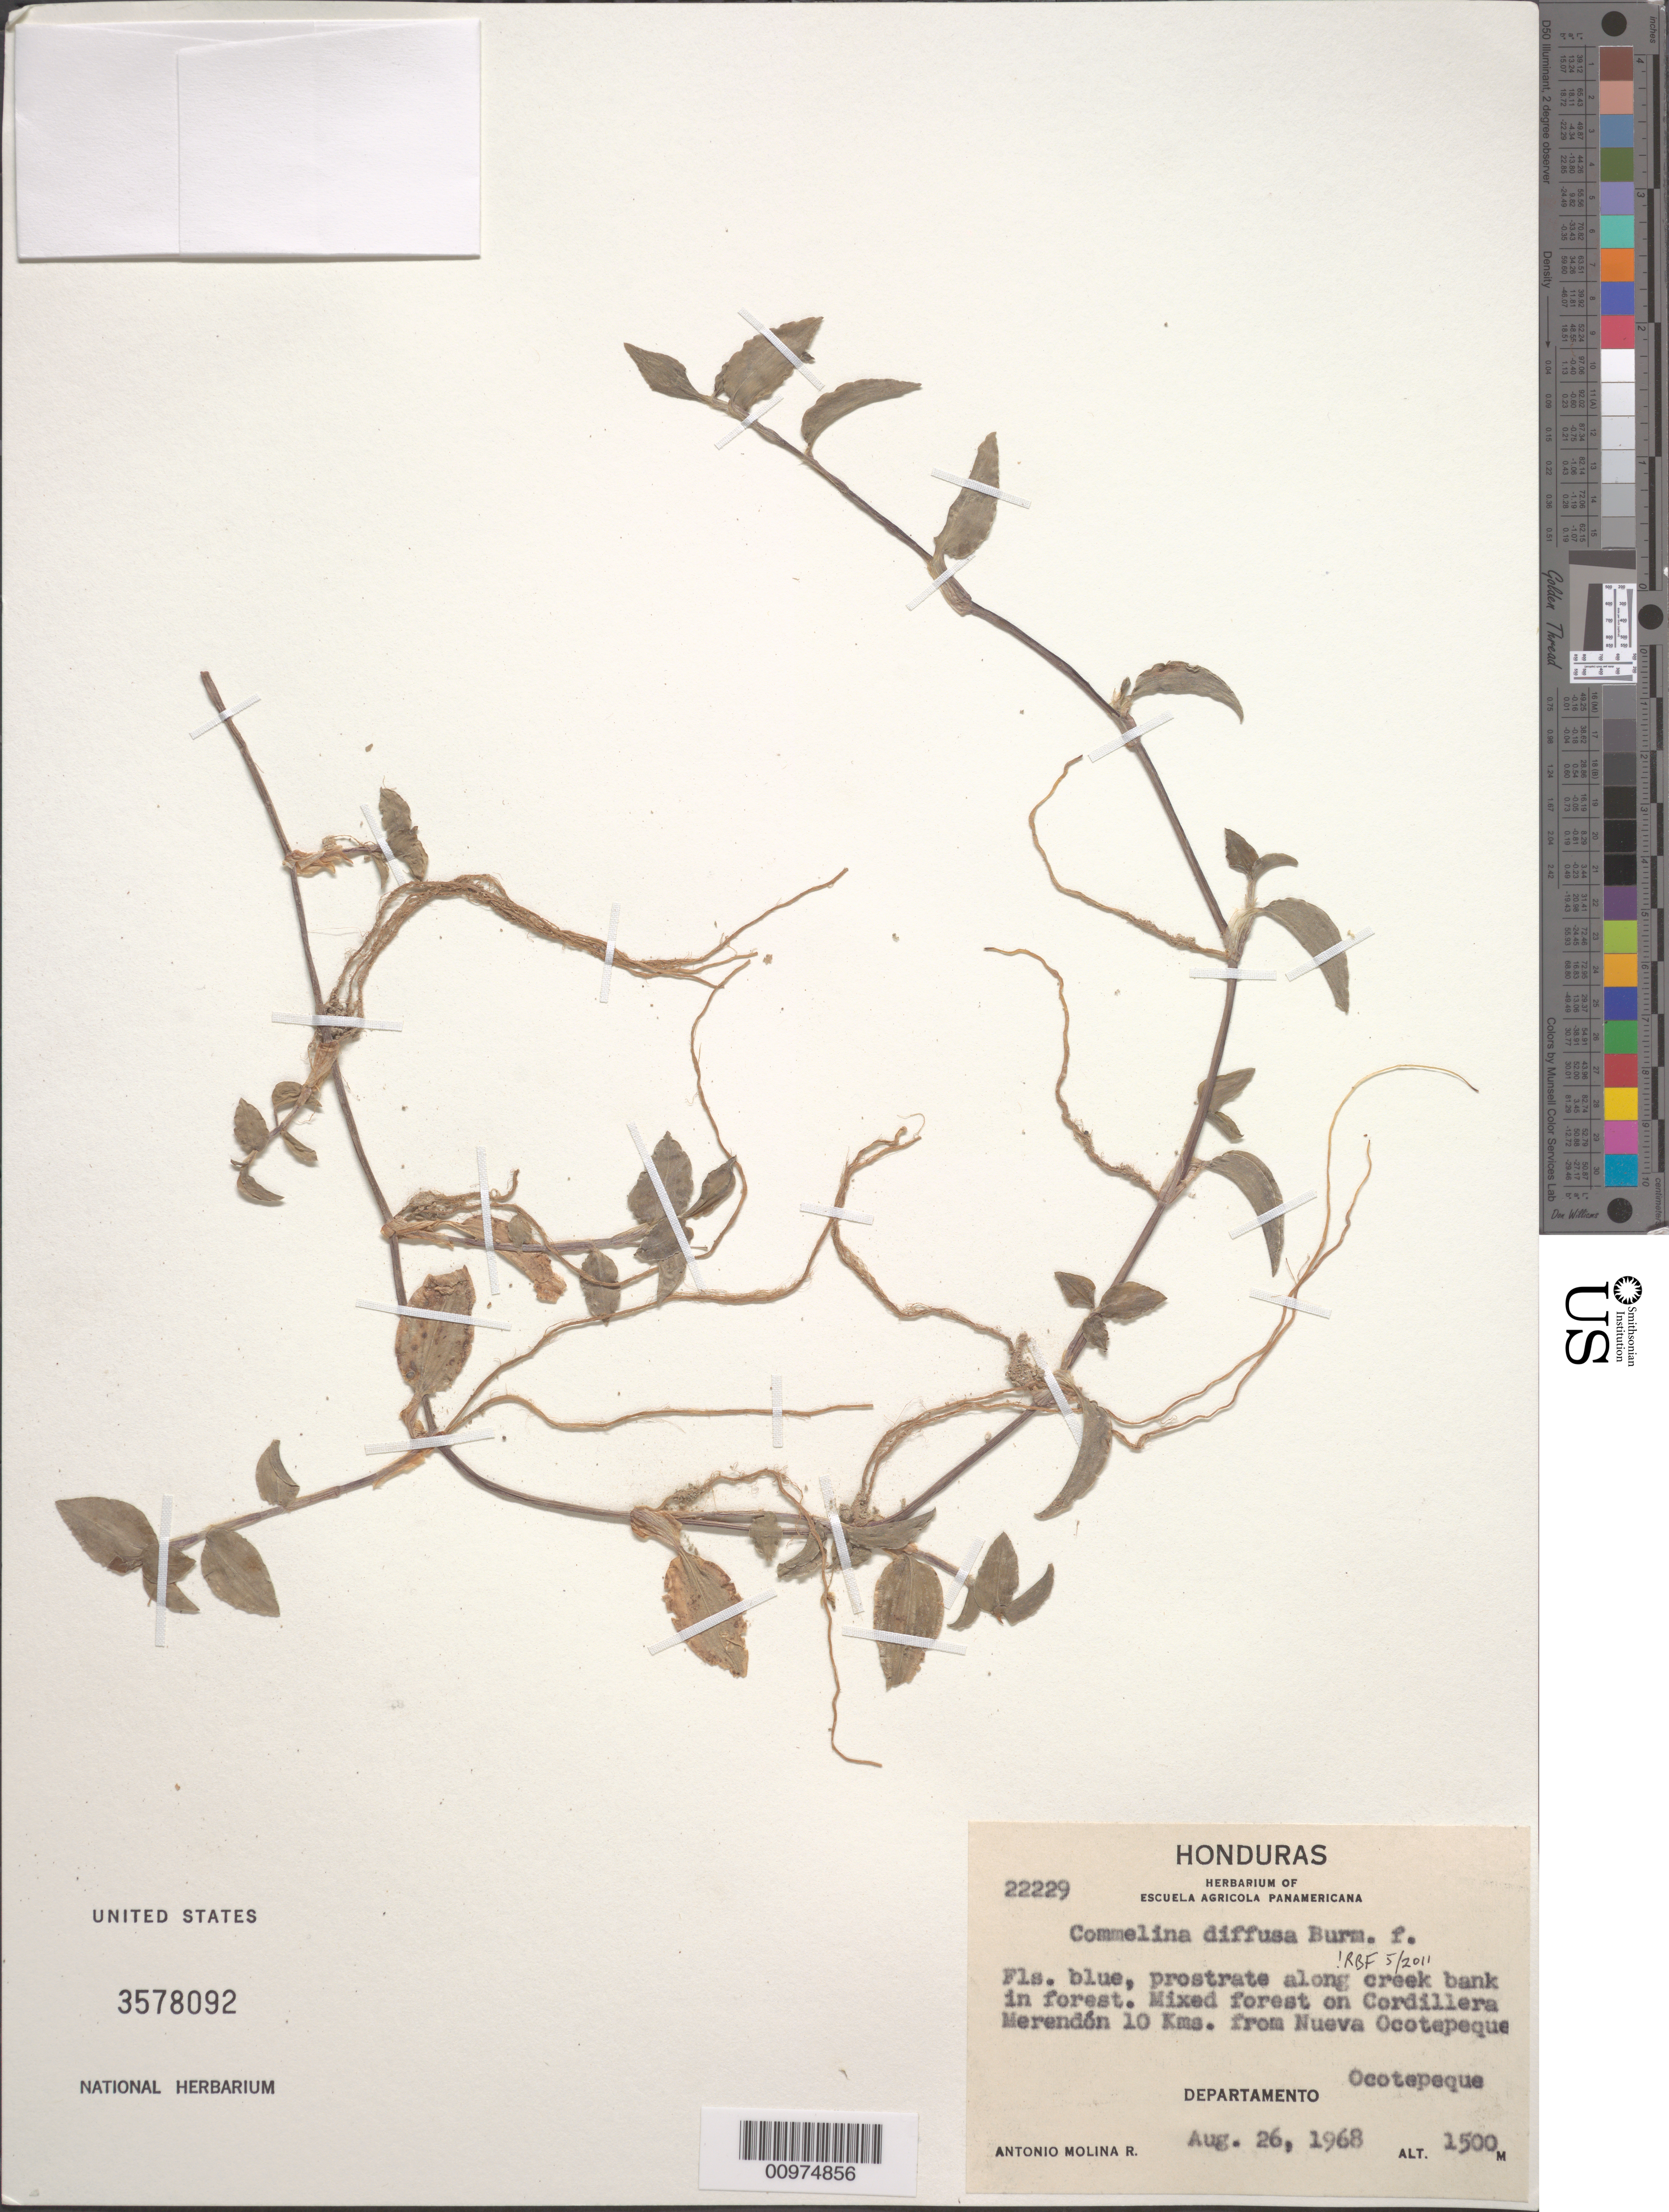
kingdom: Plantae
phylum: Tracheophyta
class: Liliopsida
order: Commelinales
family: Commelinaceae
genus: Commelina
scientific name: Commelina diffusa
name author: Burm. f.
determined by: Faden, Robert B., (US), Smithsonian Institution - National Museum of Natural History (UNITED STATES)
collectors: A. Molina R.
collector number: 22229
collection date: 1968-08-26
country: Honduras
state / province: Ocotepeque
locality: Mixed forest on Cordillera Merendon 10 Kms. from Nueva Ocotepeque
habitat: Mixed forest on Cordillera Merendon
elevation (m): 1500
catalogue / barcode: US 3578092